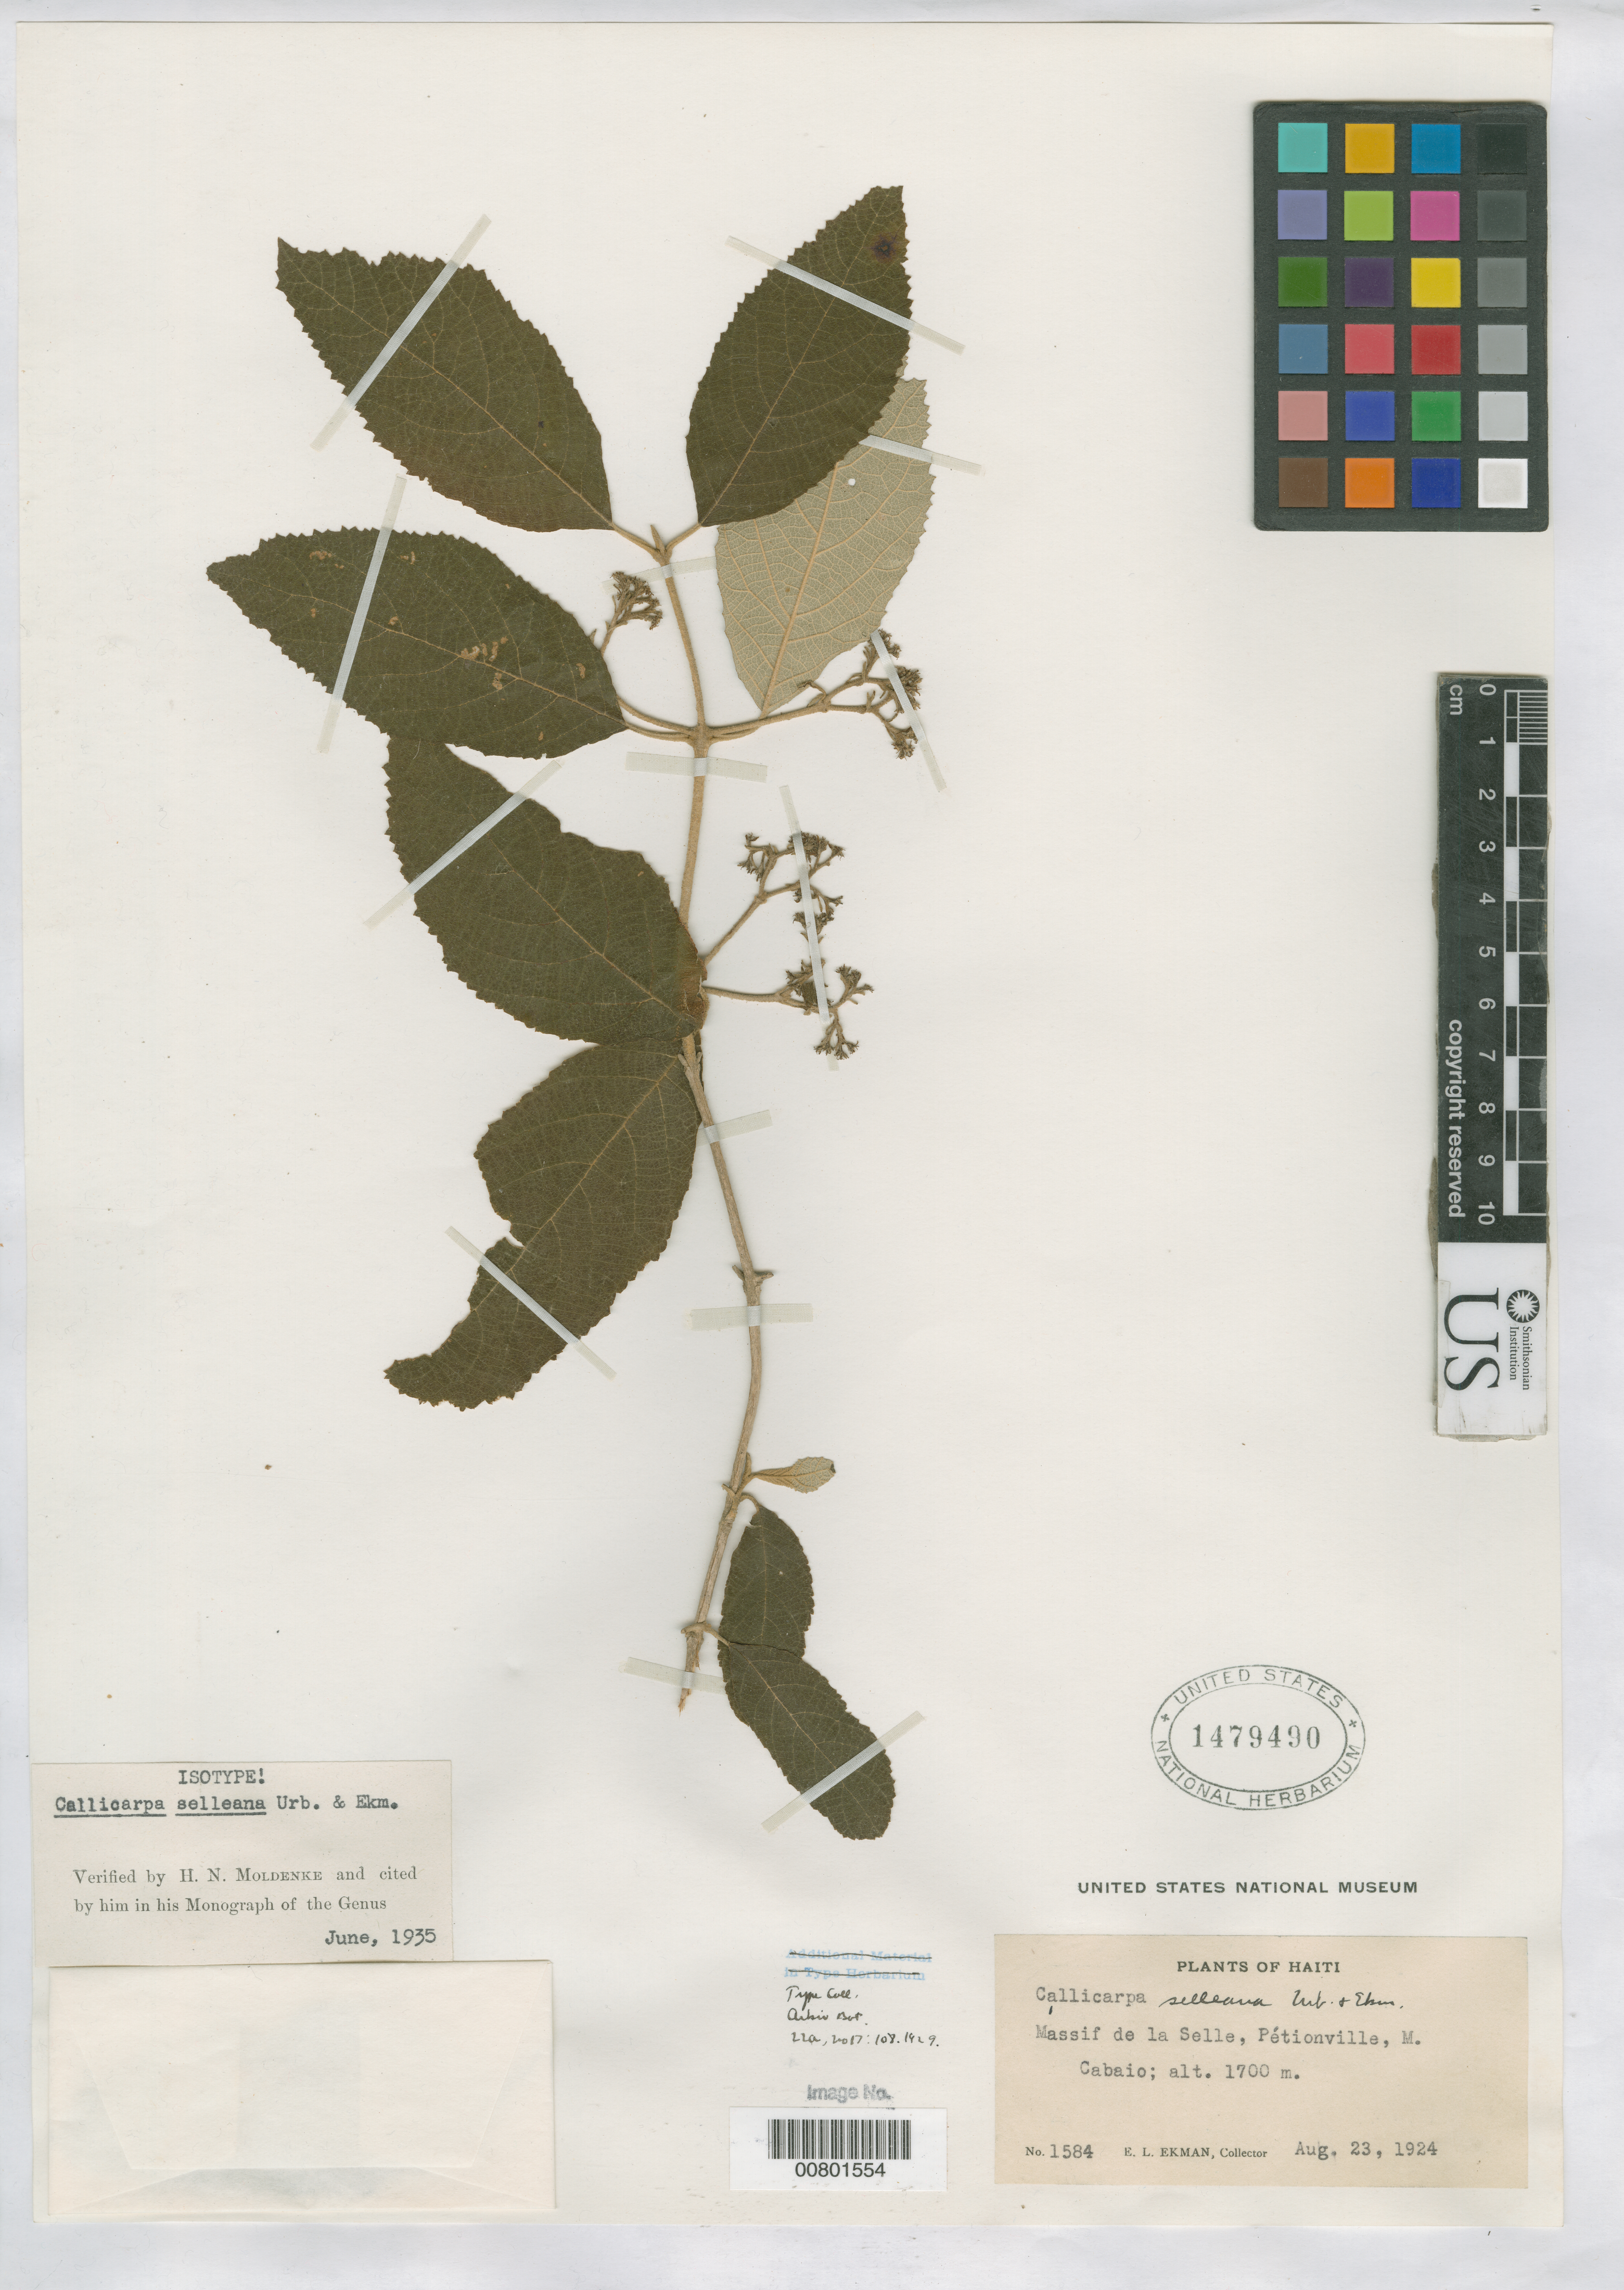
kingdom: Plantae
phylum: Tracheophyta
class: Magnoliopsida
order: Lamiales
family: Lamiaceae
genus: Callicarpa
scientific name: Callicarpa selleana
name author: Urb. & Ekman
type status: Isotype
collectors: E. L. Ekman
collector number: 1584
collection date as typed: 23 Aug 1924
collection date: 1924-08-23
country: Haiti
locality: Messif de la Selle, Petionville, M. Cabaio.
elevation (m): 1700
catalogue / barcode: US 1479490